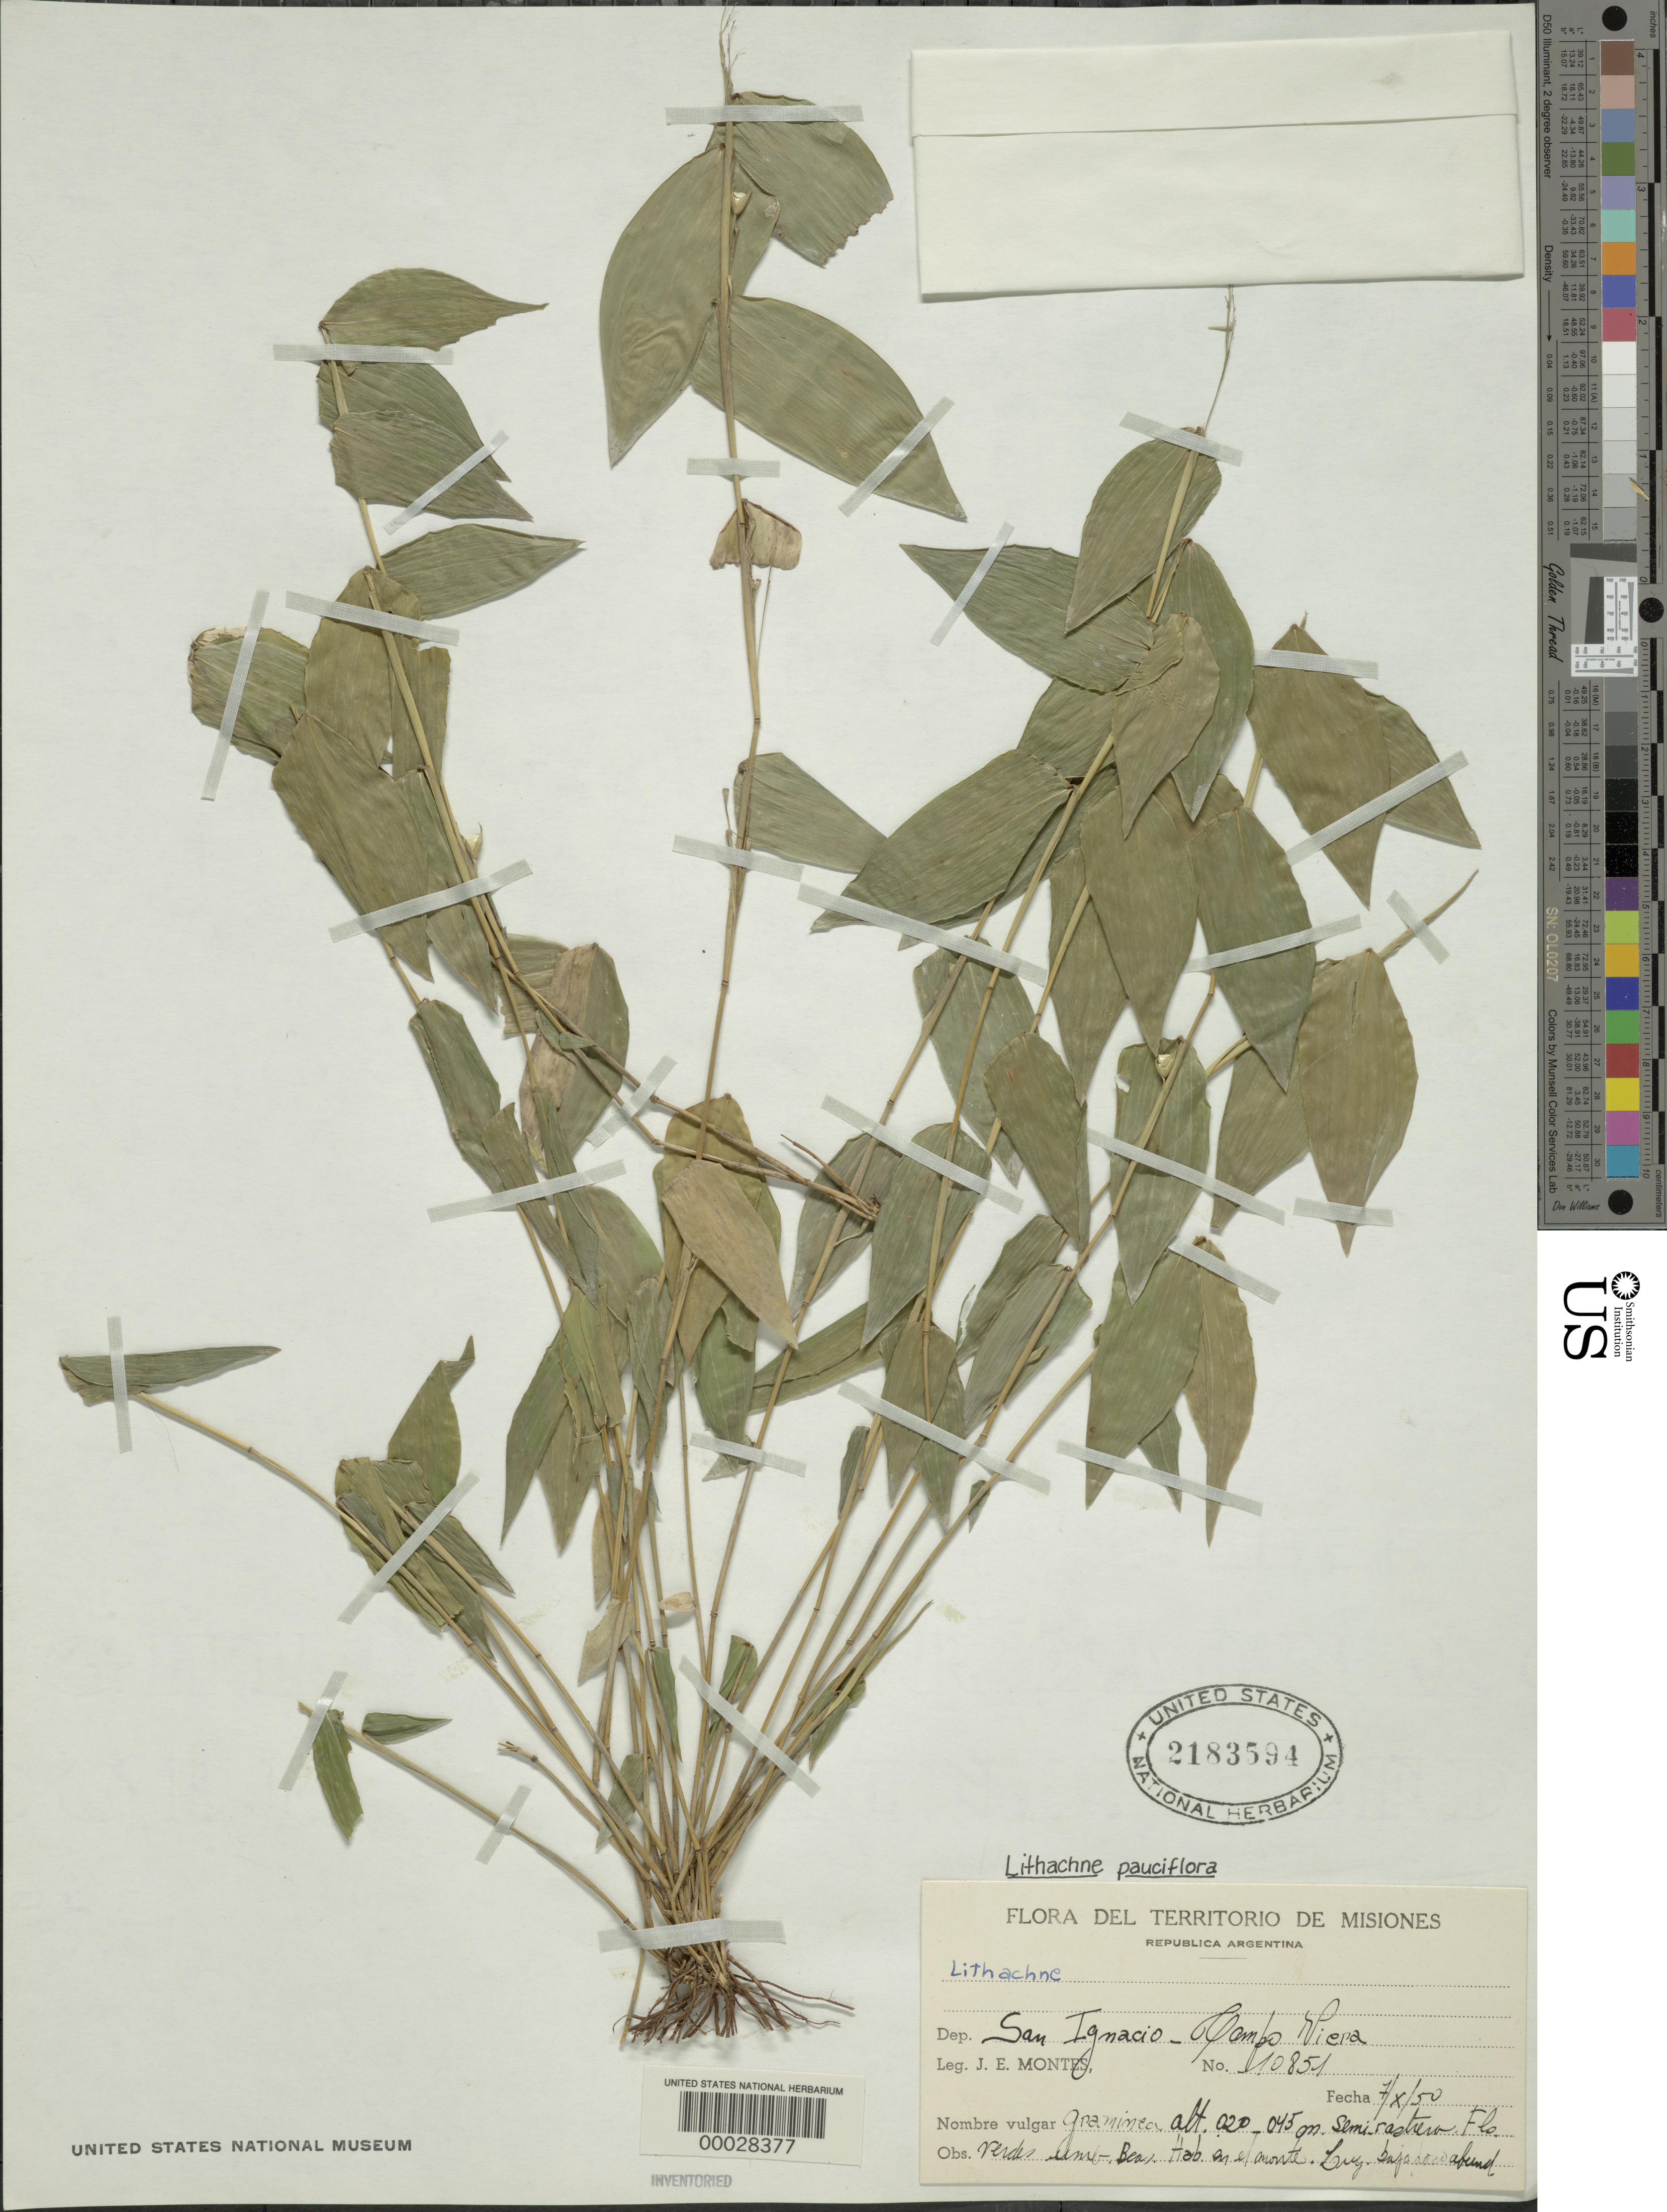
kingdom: Plantae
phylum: Tracheophyta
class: Liliopsida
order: Poales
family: Poaceae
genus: Lithachne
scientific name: Lithachne pauciflora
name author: (Sw.) P. Beauv.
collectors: J. E. Montes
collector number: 10851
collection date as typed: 07 Oct 1950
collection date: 1950-10-07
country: Argentina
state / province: Misiones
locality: San Ignacio, Campo Viera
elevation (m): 20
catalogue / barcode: US 2183594